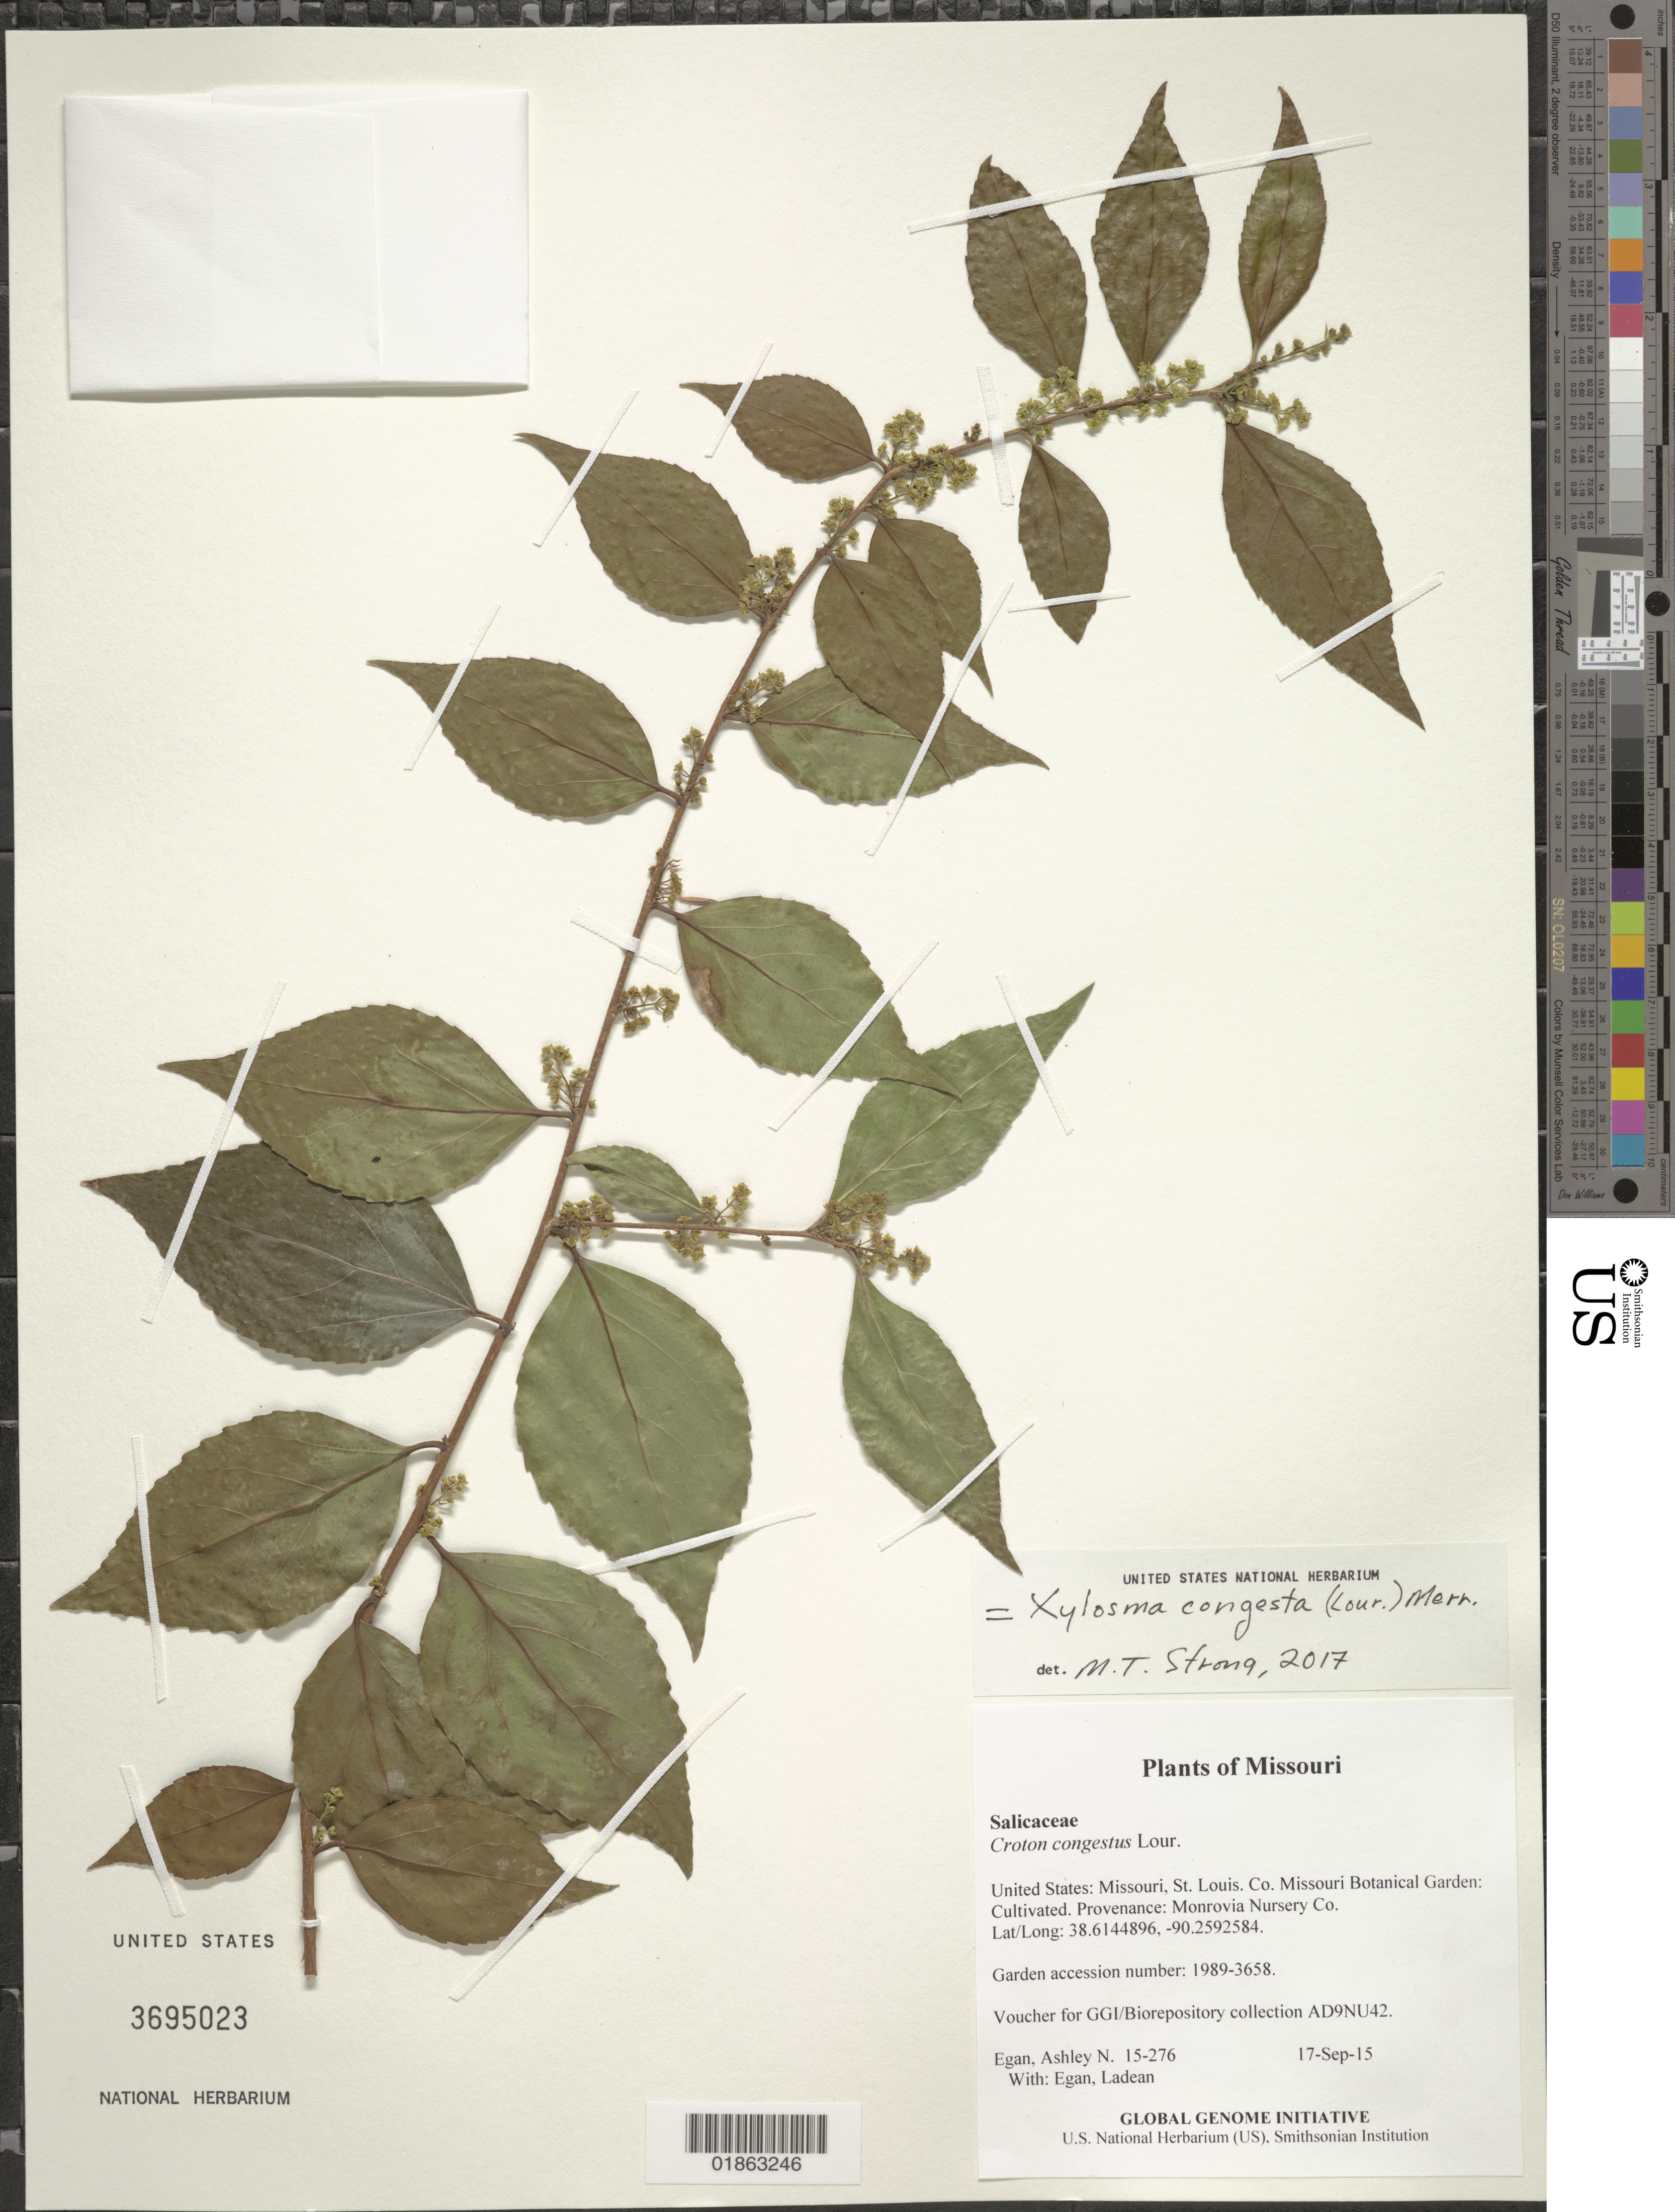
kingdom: Plantae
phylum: Tracheophyta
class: Magnoliopsida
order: Malpighiales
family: Salicaceae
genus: Xylosma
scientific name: Xylosma congesta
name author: (Lour.) Merr.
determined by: Strong, M. T., (US), Smithsonian Institution - National Museum of Natural History (UNITED STATES)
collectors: A. N. Egan & L. Egan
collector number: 15-276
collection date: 2015-09-17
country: United States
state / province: Missouri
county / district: St. Louis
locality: Missouri Botanical Garden: Cultivated. Provenance: Monrovia Nursery Co.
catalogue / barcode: US 3695023